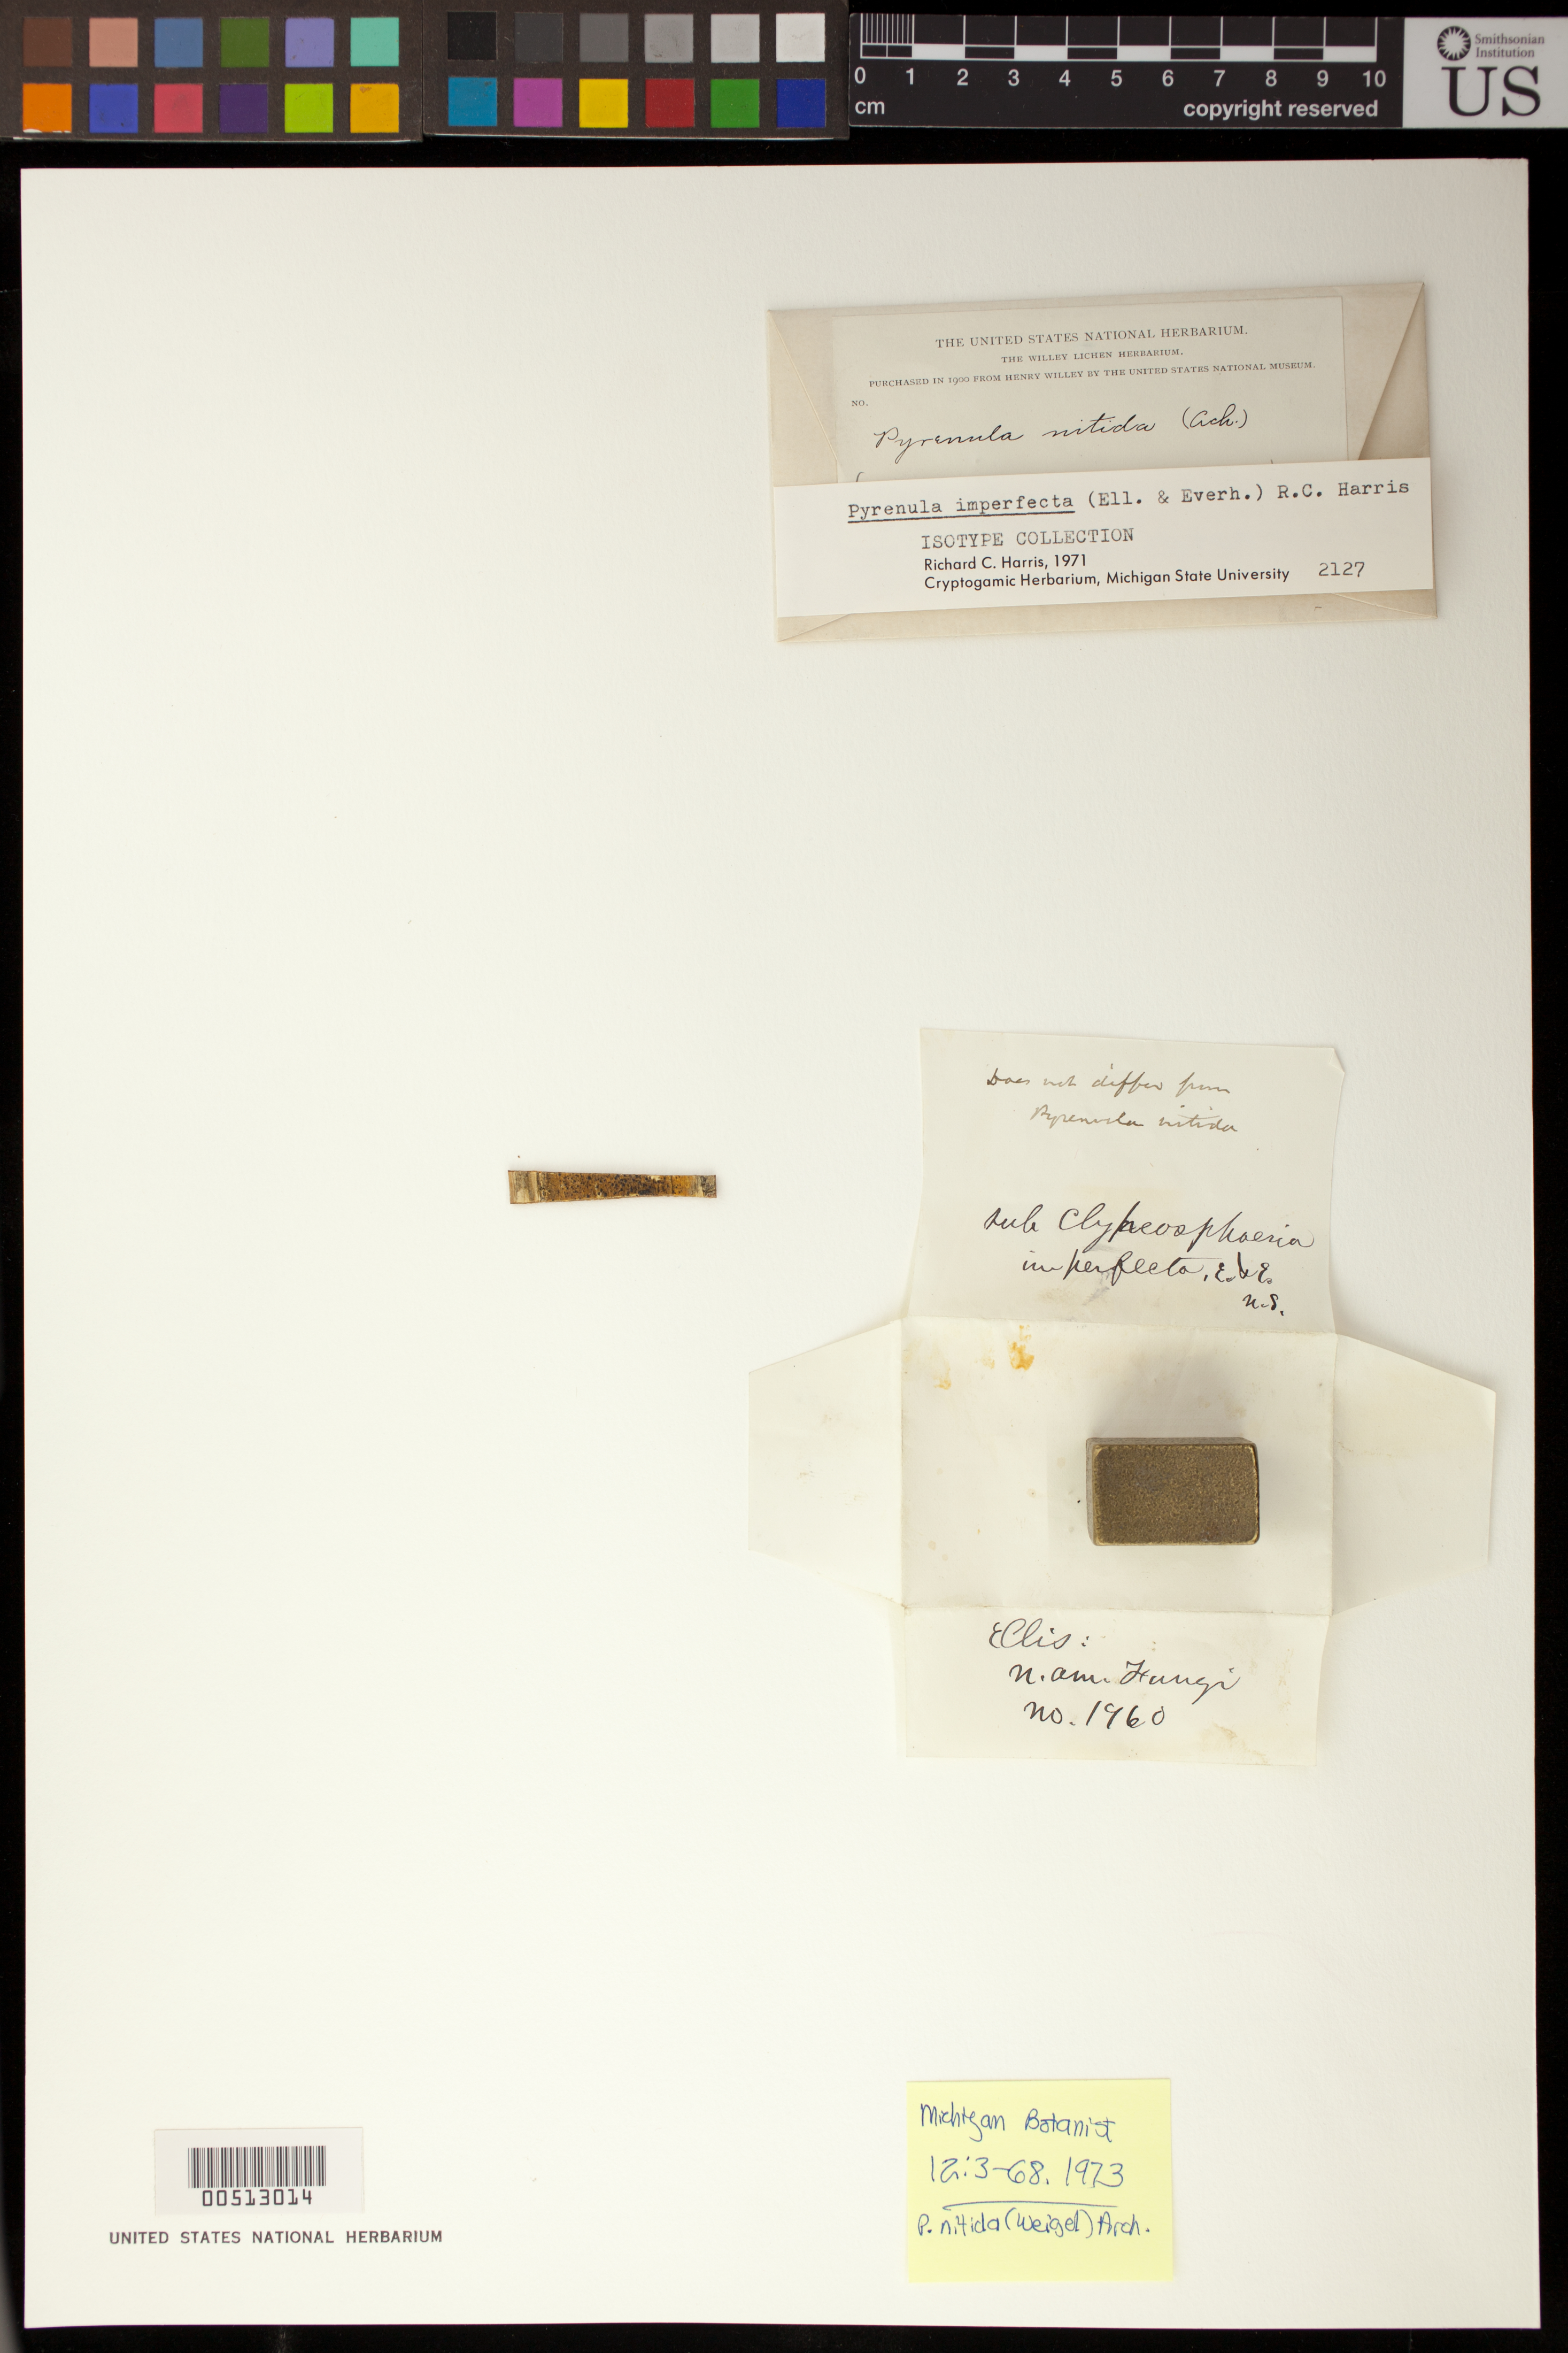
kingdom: Fungi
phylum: Ascomycota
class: Eurotiomycetes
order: Pyrenulales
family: Pyrenulaceae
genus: Pyrenula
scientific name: Pyrenula nitida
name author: Ach.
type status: Isotype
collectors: -. Ellis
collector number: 1960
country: United States